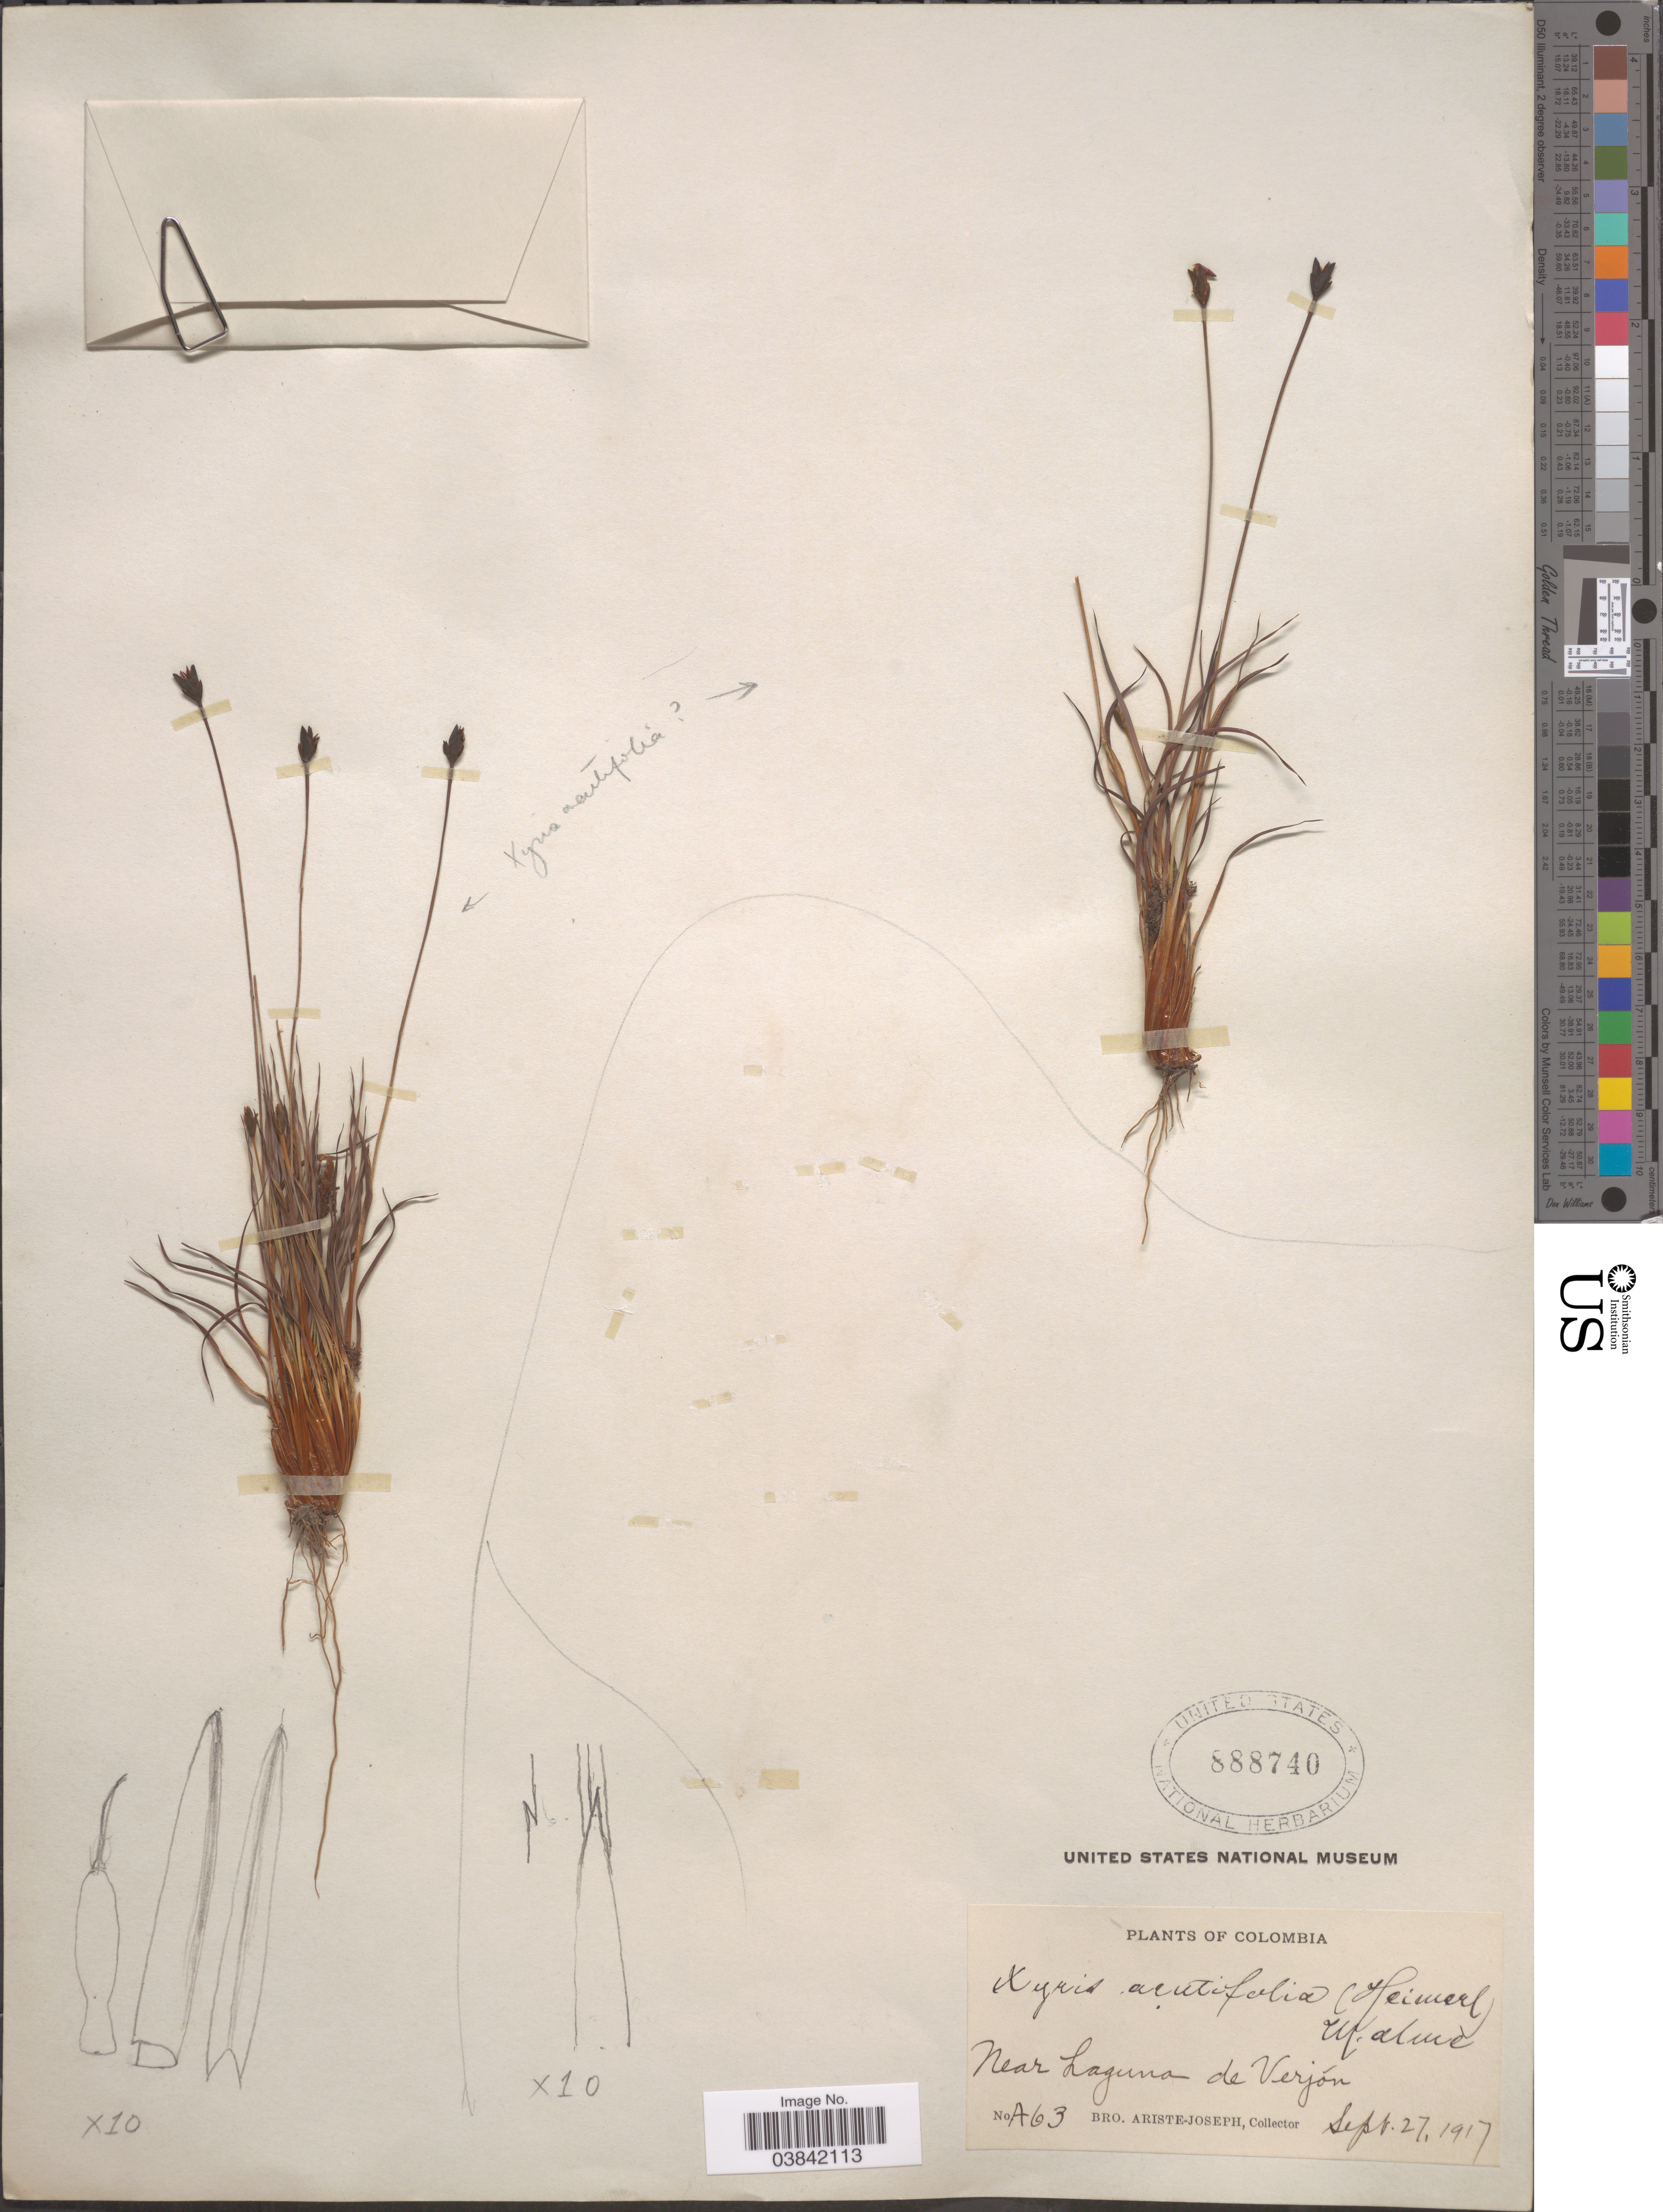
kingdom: Plantae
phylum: Tracheophyta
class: Liliopsida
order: Poales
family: Xyridaceae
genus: Xyris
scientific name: Xyris acutifolia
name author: (Heimerl) Malme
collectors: Bro. Ariste-Joseph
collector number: A63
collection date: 1917-09-27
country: Colombia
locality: Near Laguna de Verjón.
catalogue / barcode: US 888740